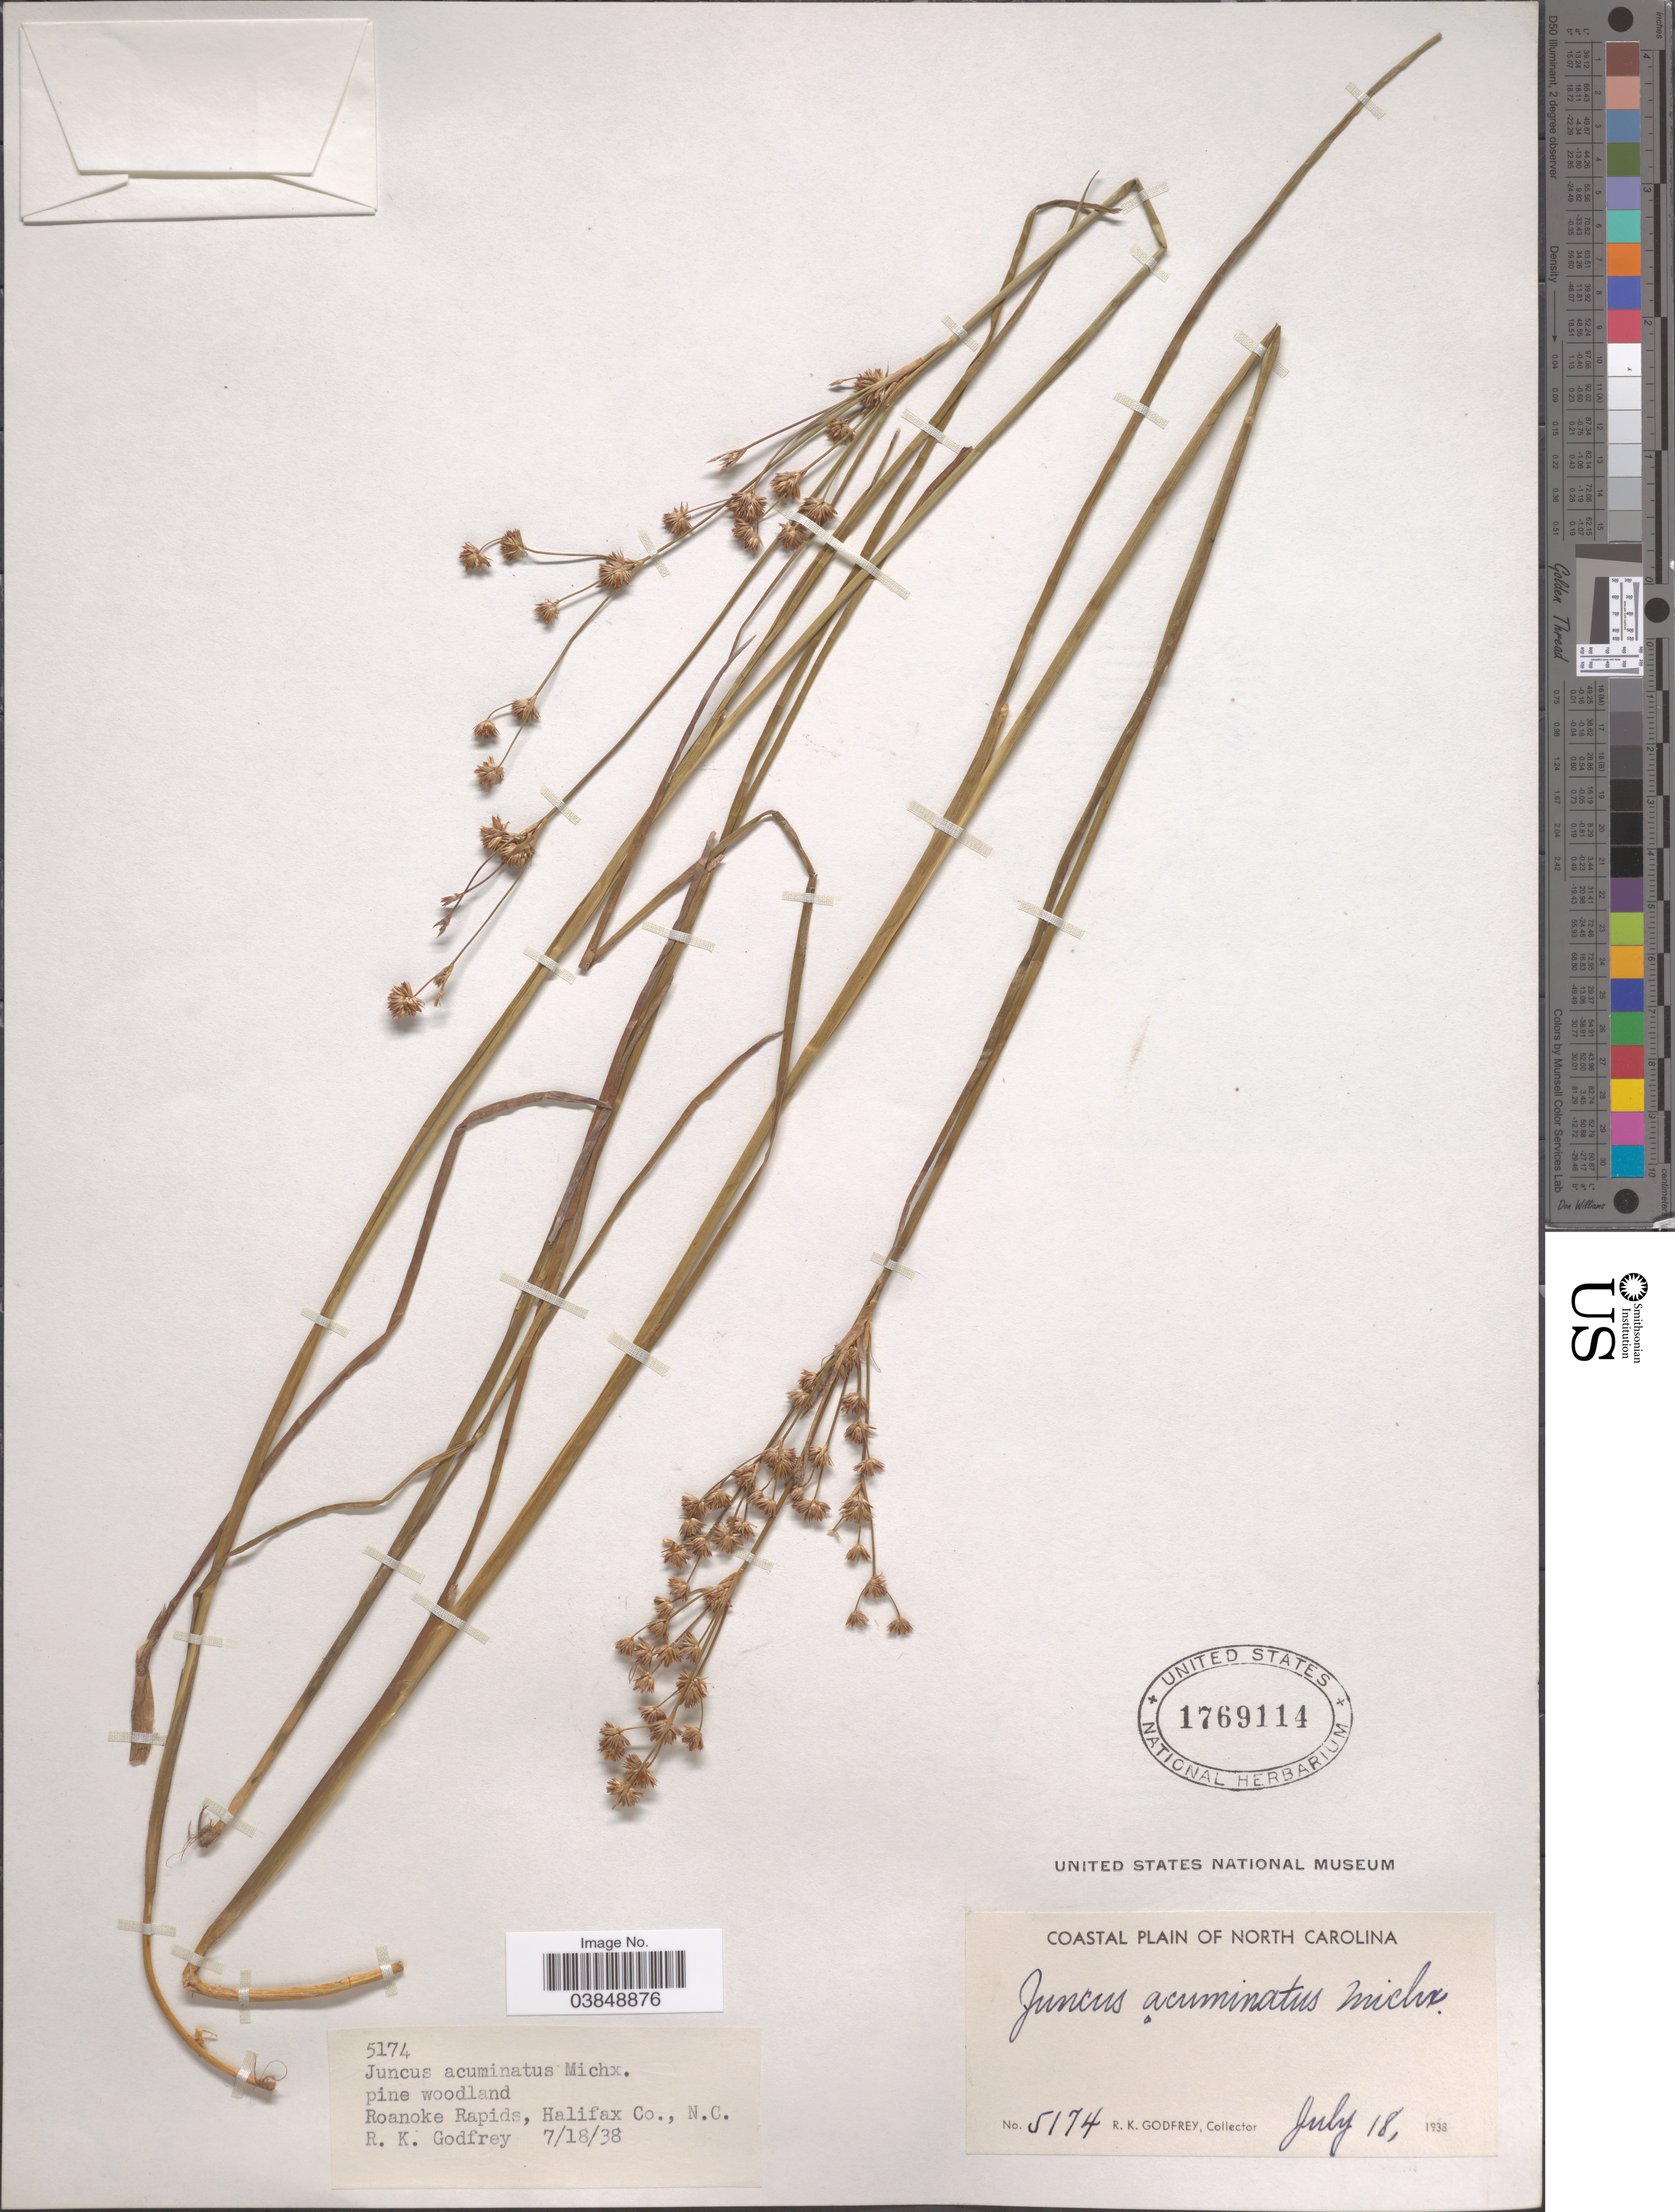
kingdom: Plantae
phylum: Tracheophyta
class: Liliopsida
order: Poales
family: Juncaceae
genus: Juncus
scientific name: Juncus acuminatus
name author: Michx.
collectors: R. K. Godfrey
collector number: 5174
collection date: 1938-07-18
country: United States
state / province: North Carolina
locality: Roanoke Rapids, Halifax Co. Coastal Plain of North Carolina.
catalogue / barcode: US 1769114